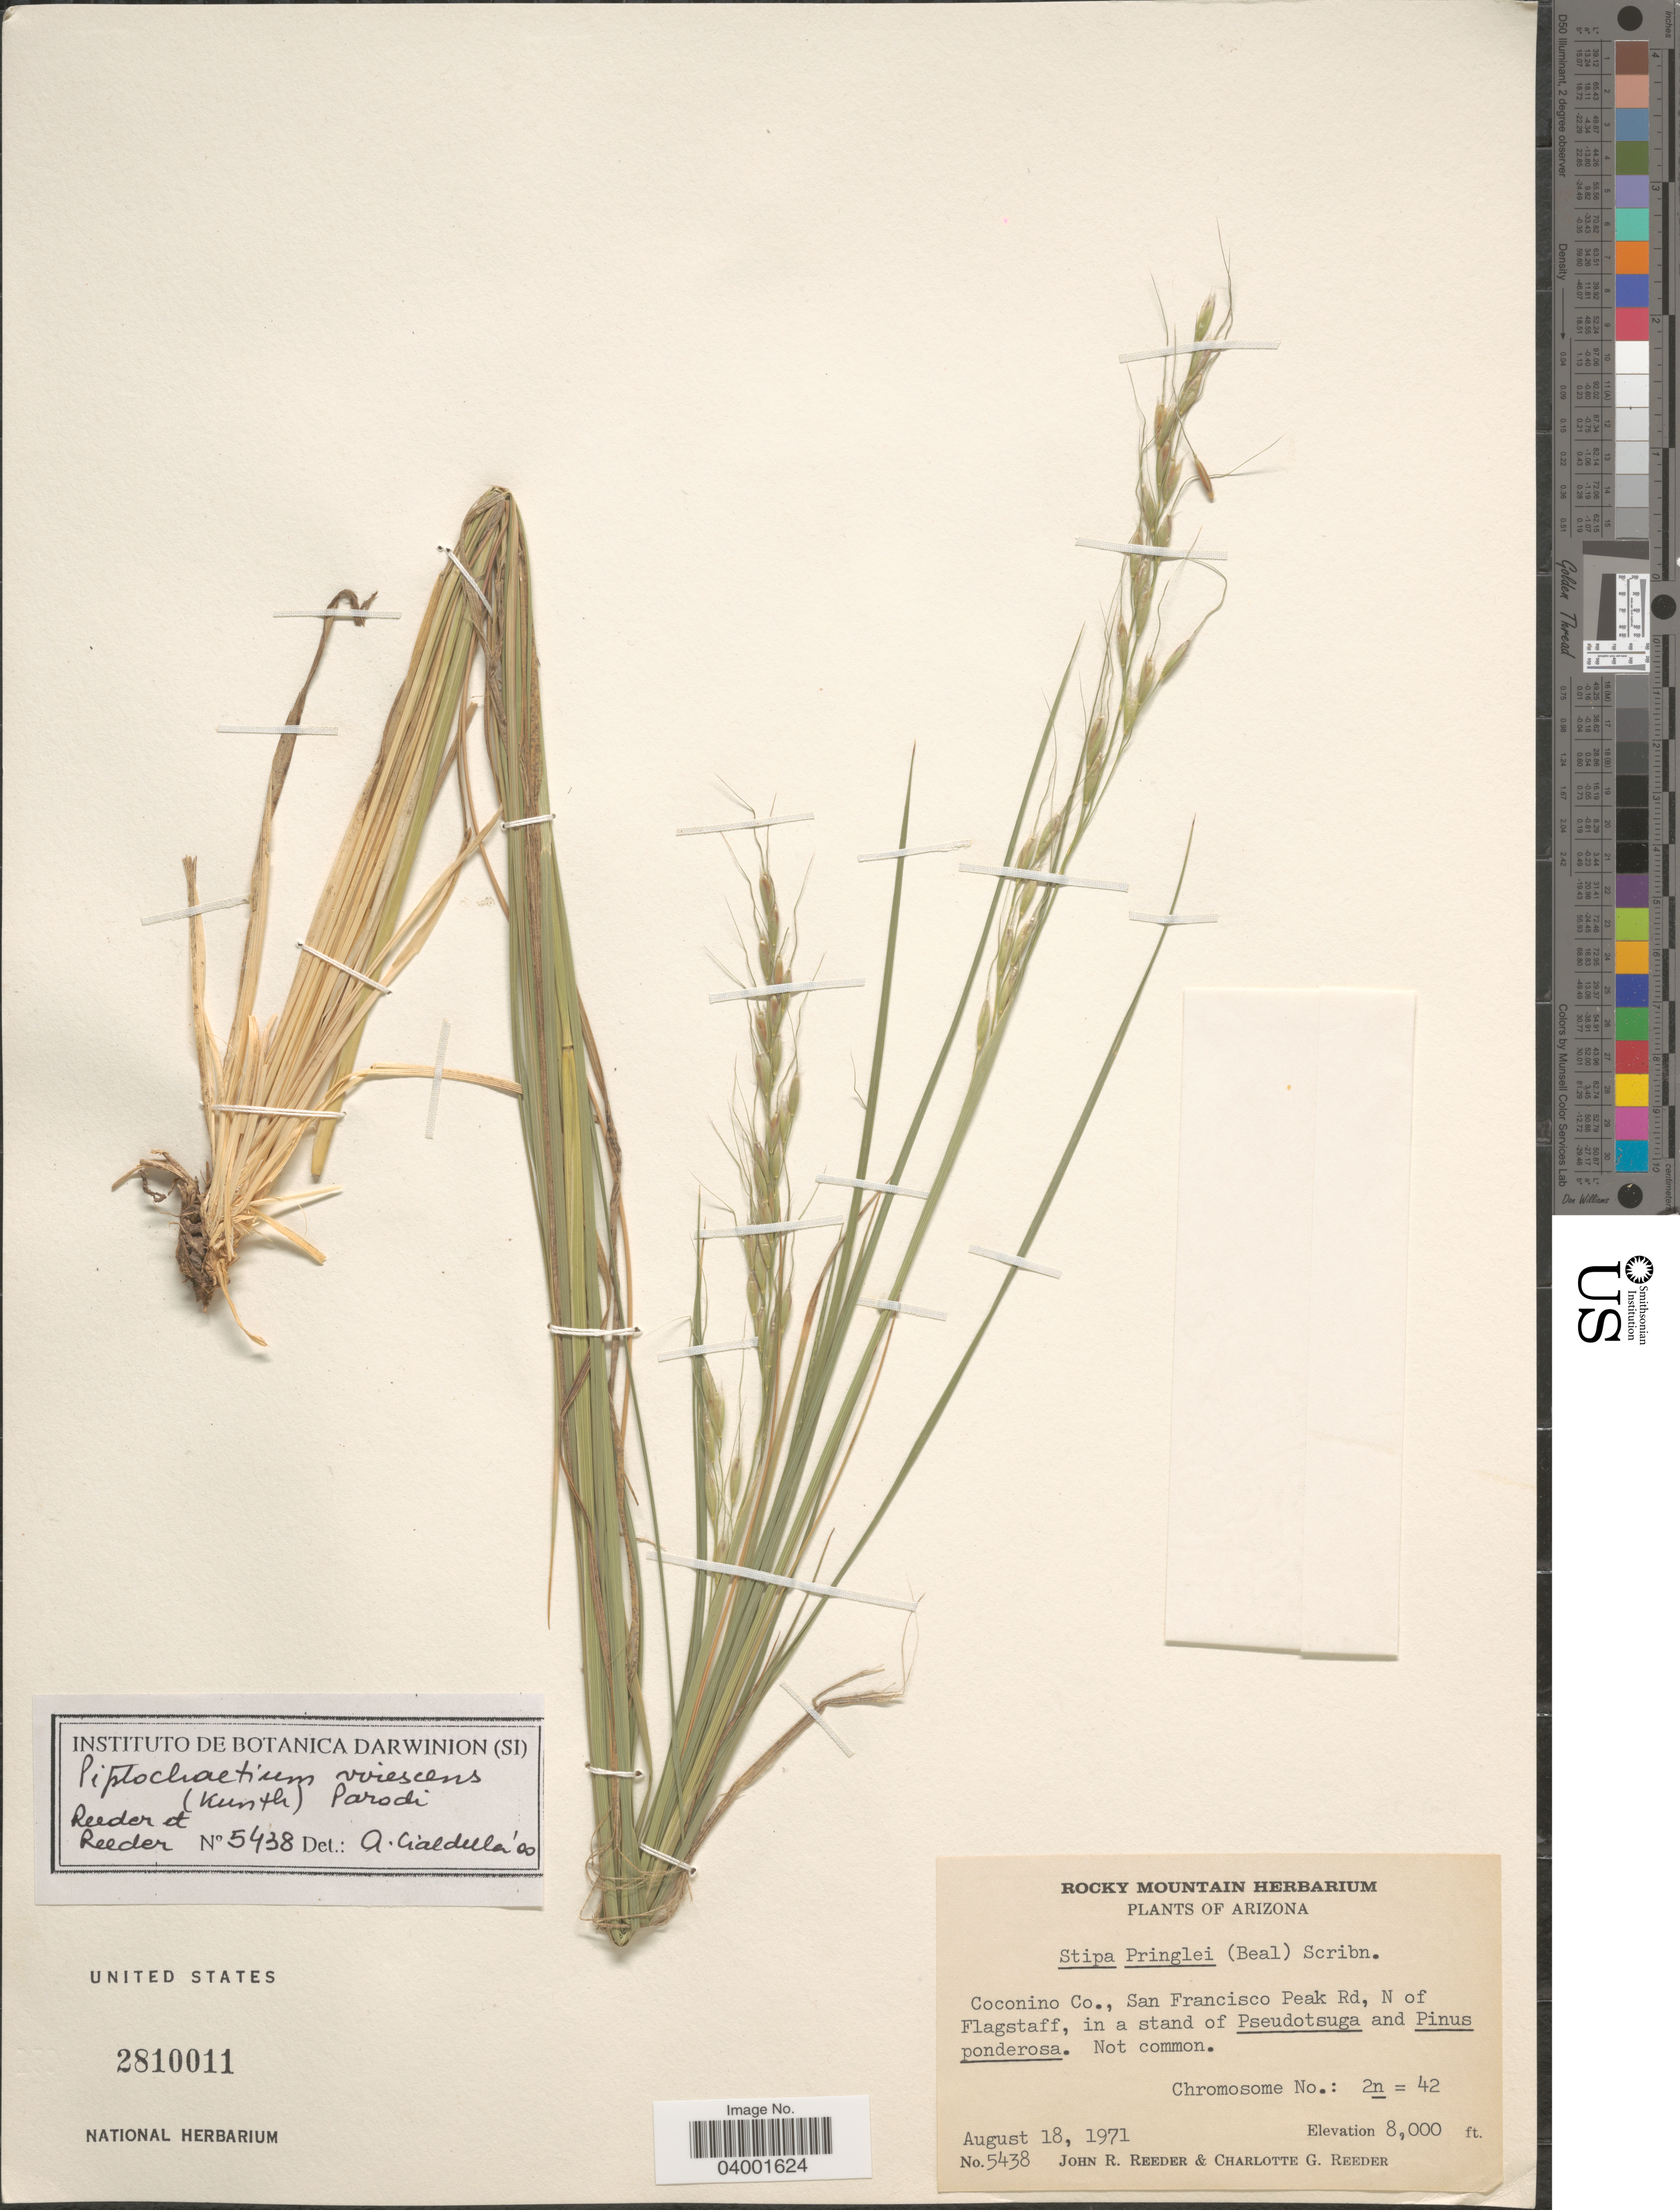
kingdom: Plantae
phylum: Tracheophyta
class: Liliopsida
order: Poales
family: Poaceae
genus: Piptochaetium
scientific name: Piptochaetium virescens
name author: (Kunth) Parodi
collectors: J. R. Reeder & C. G. Reeder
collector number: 5438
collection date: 1971-08-18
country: United States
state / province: Arizona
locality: Coconino Co., San Francisco Peak Rd, N of Flagstaff.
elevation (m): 2438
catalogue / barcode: US 2810011